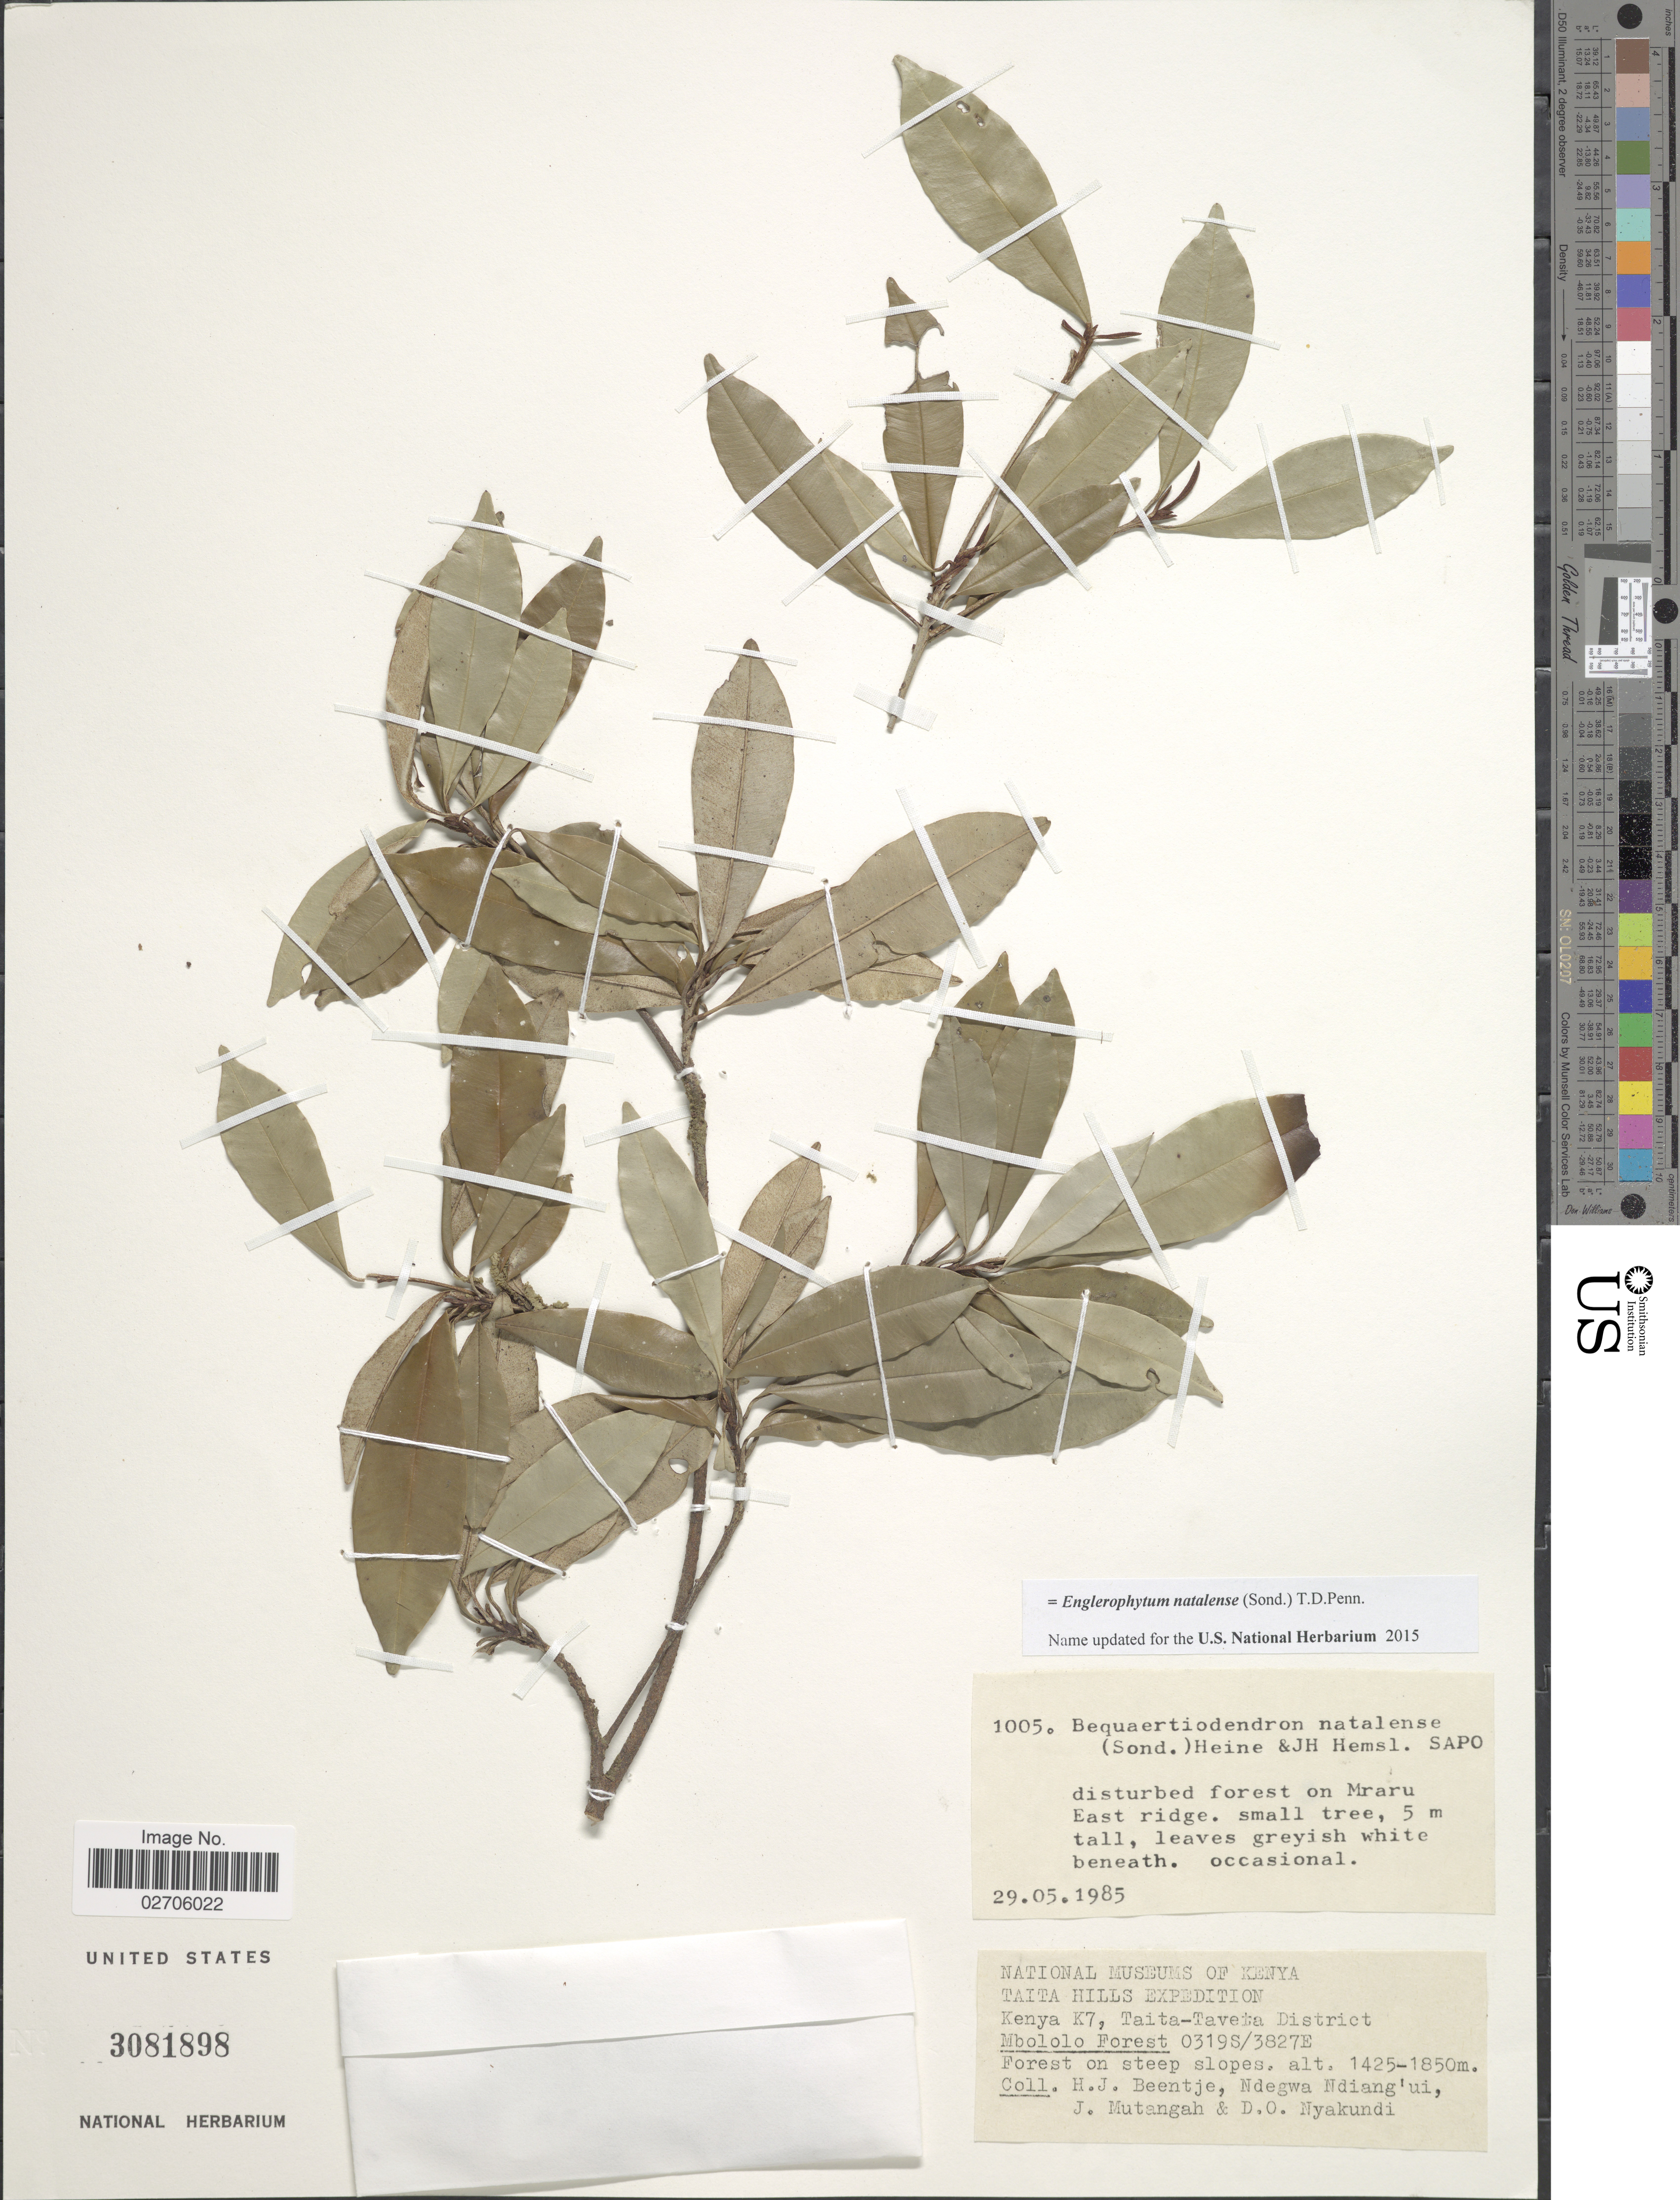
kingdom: Plantae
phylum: Tracheophyta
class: Magnoliopsida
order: Ericales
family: Sapotaceae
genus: Englerophytum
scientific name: Englerophytum natalense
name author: (Sond.) T.D. Penn.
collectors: H. J. Beentje, Ndegwa Ndiang'ui, J. Mutangah & D. Nyakundi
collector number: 1005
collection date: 1985-05-29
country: Kenya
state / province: Taita Taveta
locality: Taita Hills. Kenya K7, Taita-Taveta District. Mbololo Forest.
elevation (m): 1425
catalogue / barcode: US 3081898